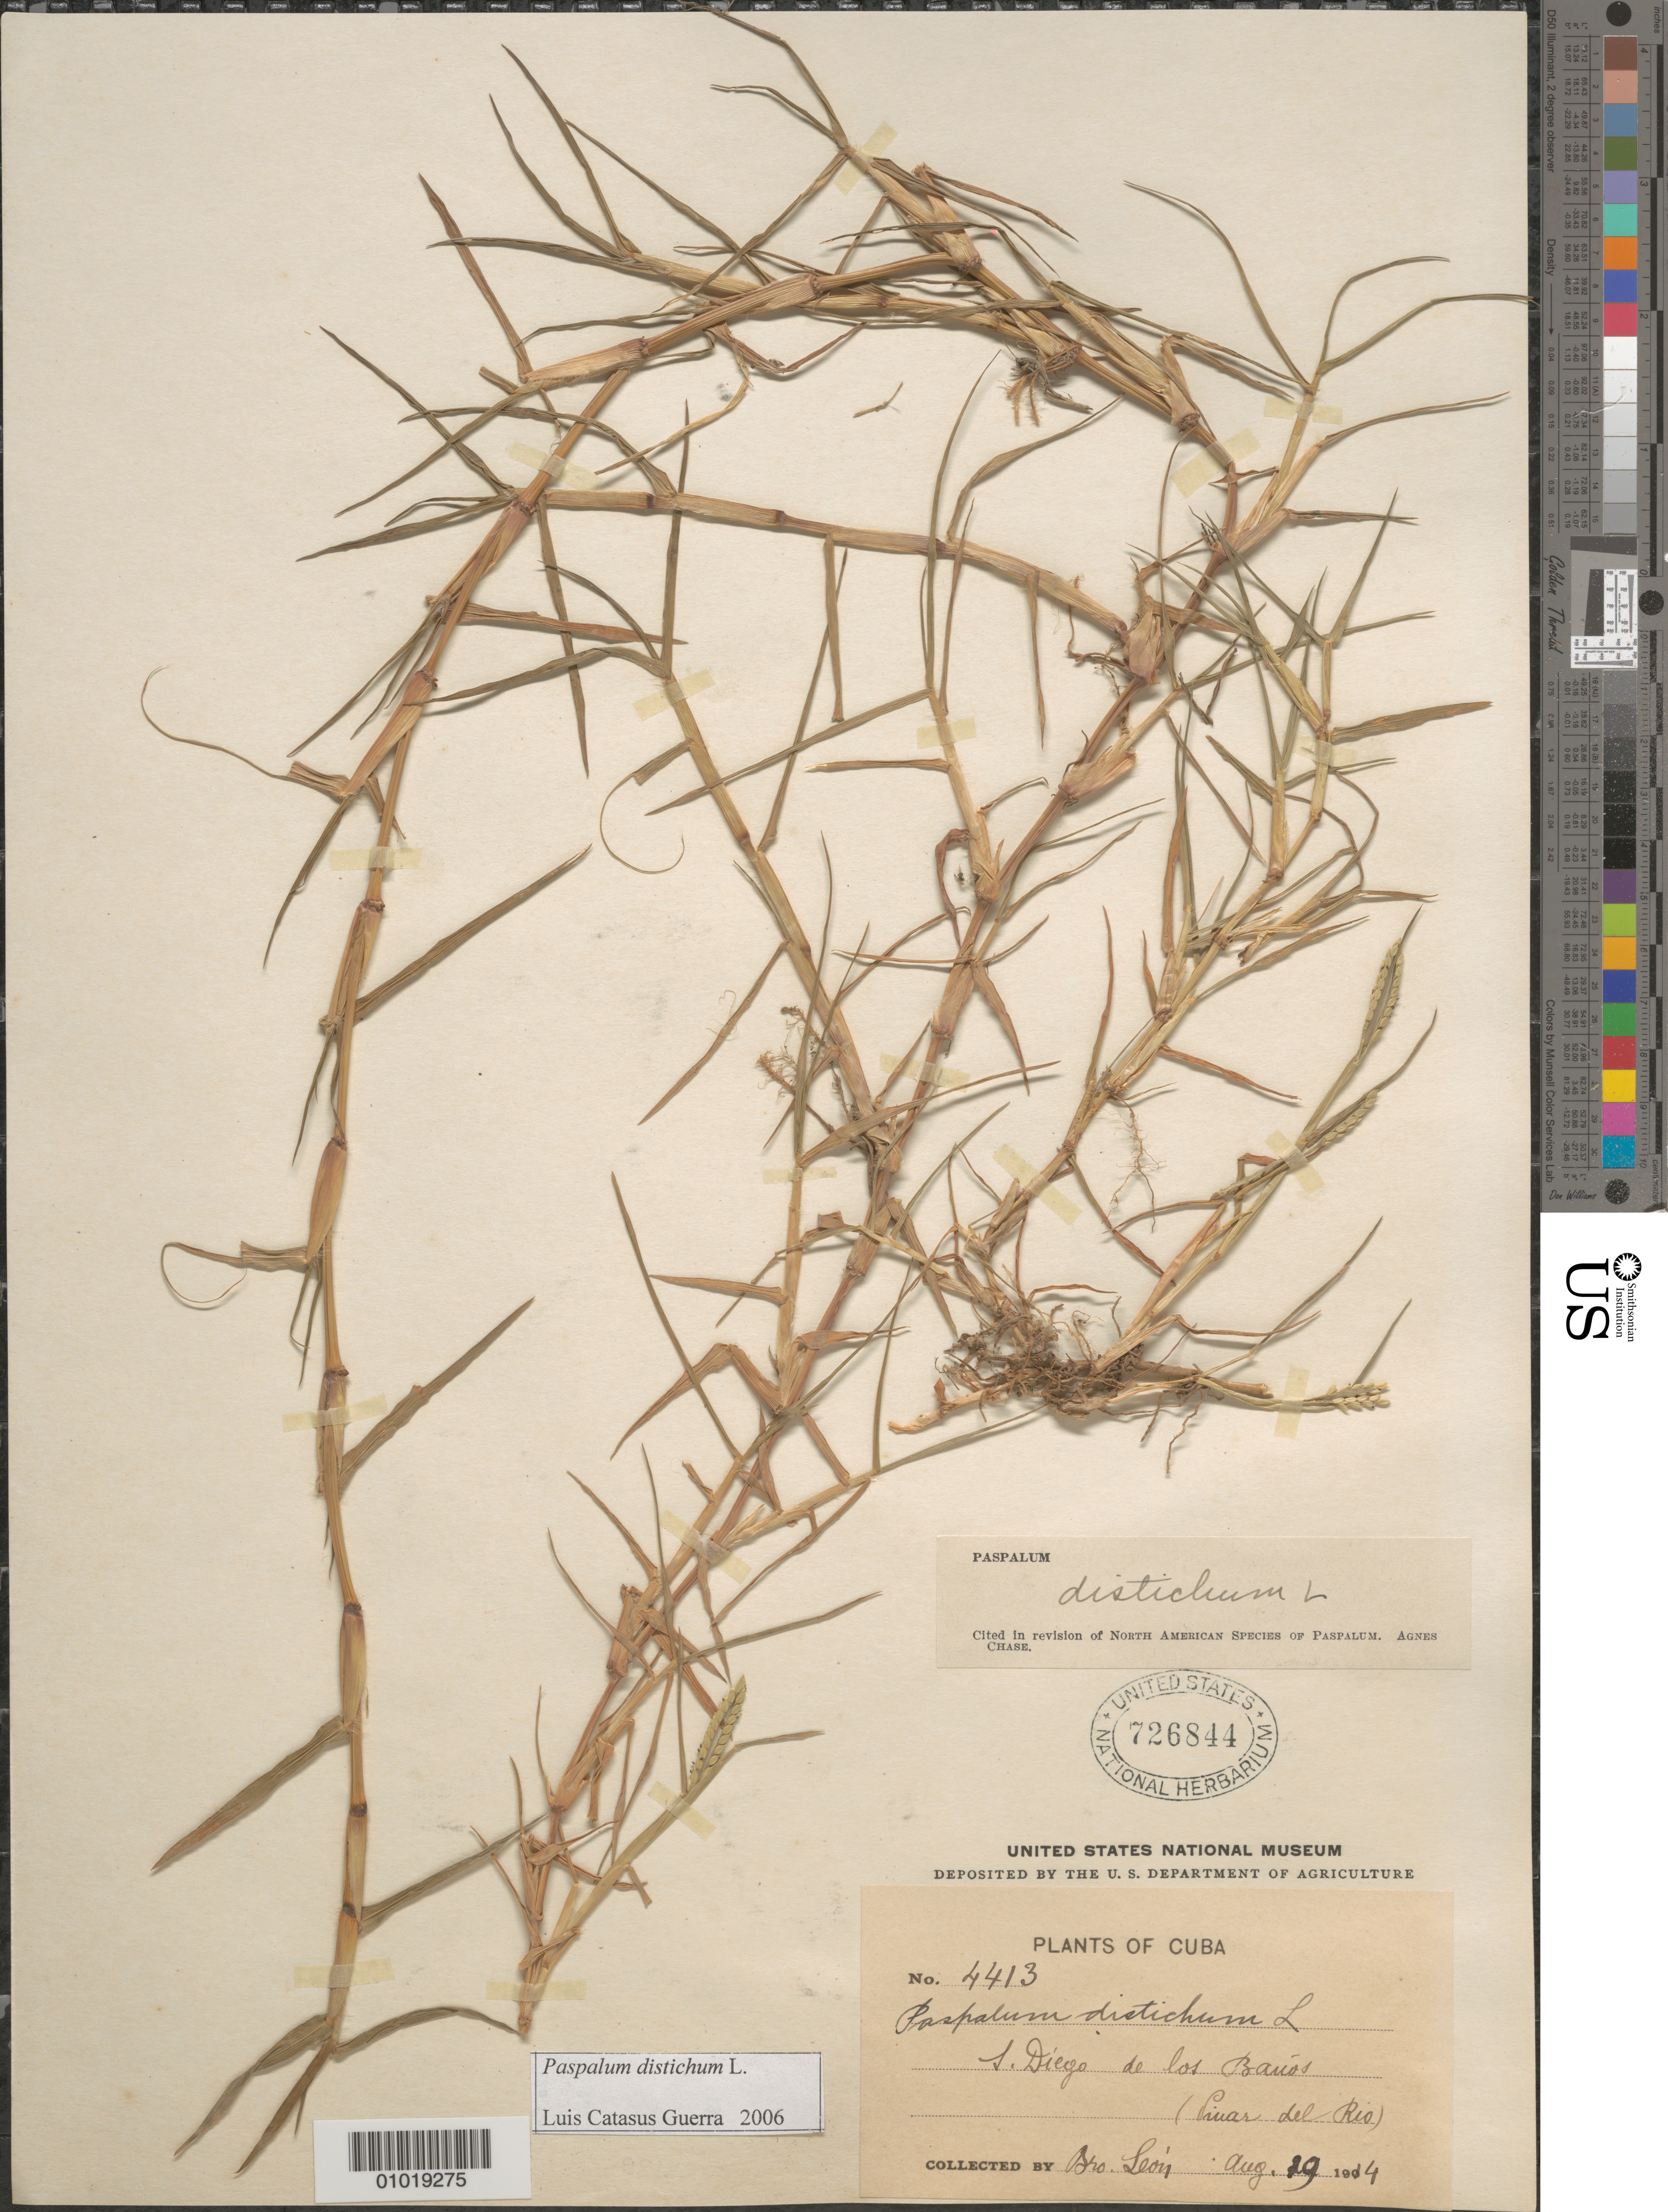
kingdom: Plantae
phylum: Tracheophyta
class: Liliopsida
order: Poales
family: Poaceae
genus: Paspalum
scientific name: Paspalum dissectum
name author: (L.) L.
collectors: Bro. León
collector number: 4413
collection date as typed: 19 Aug 1914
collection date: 1914-08-19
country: Cuba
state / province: Pinar del Rio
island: Cuba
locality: San Diego de los Banos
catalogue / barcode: US 726844